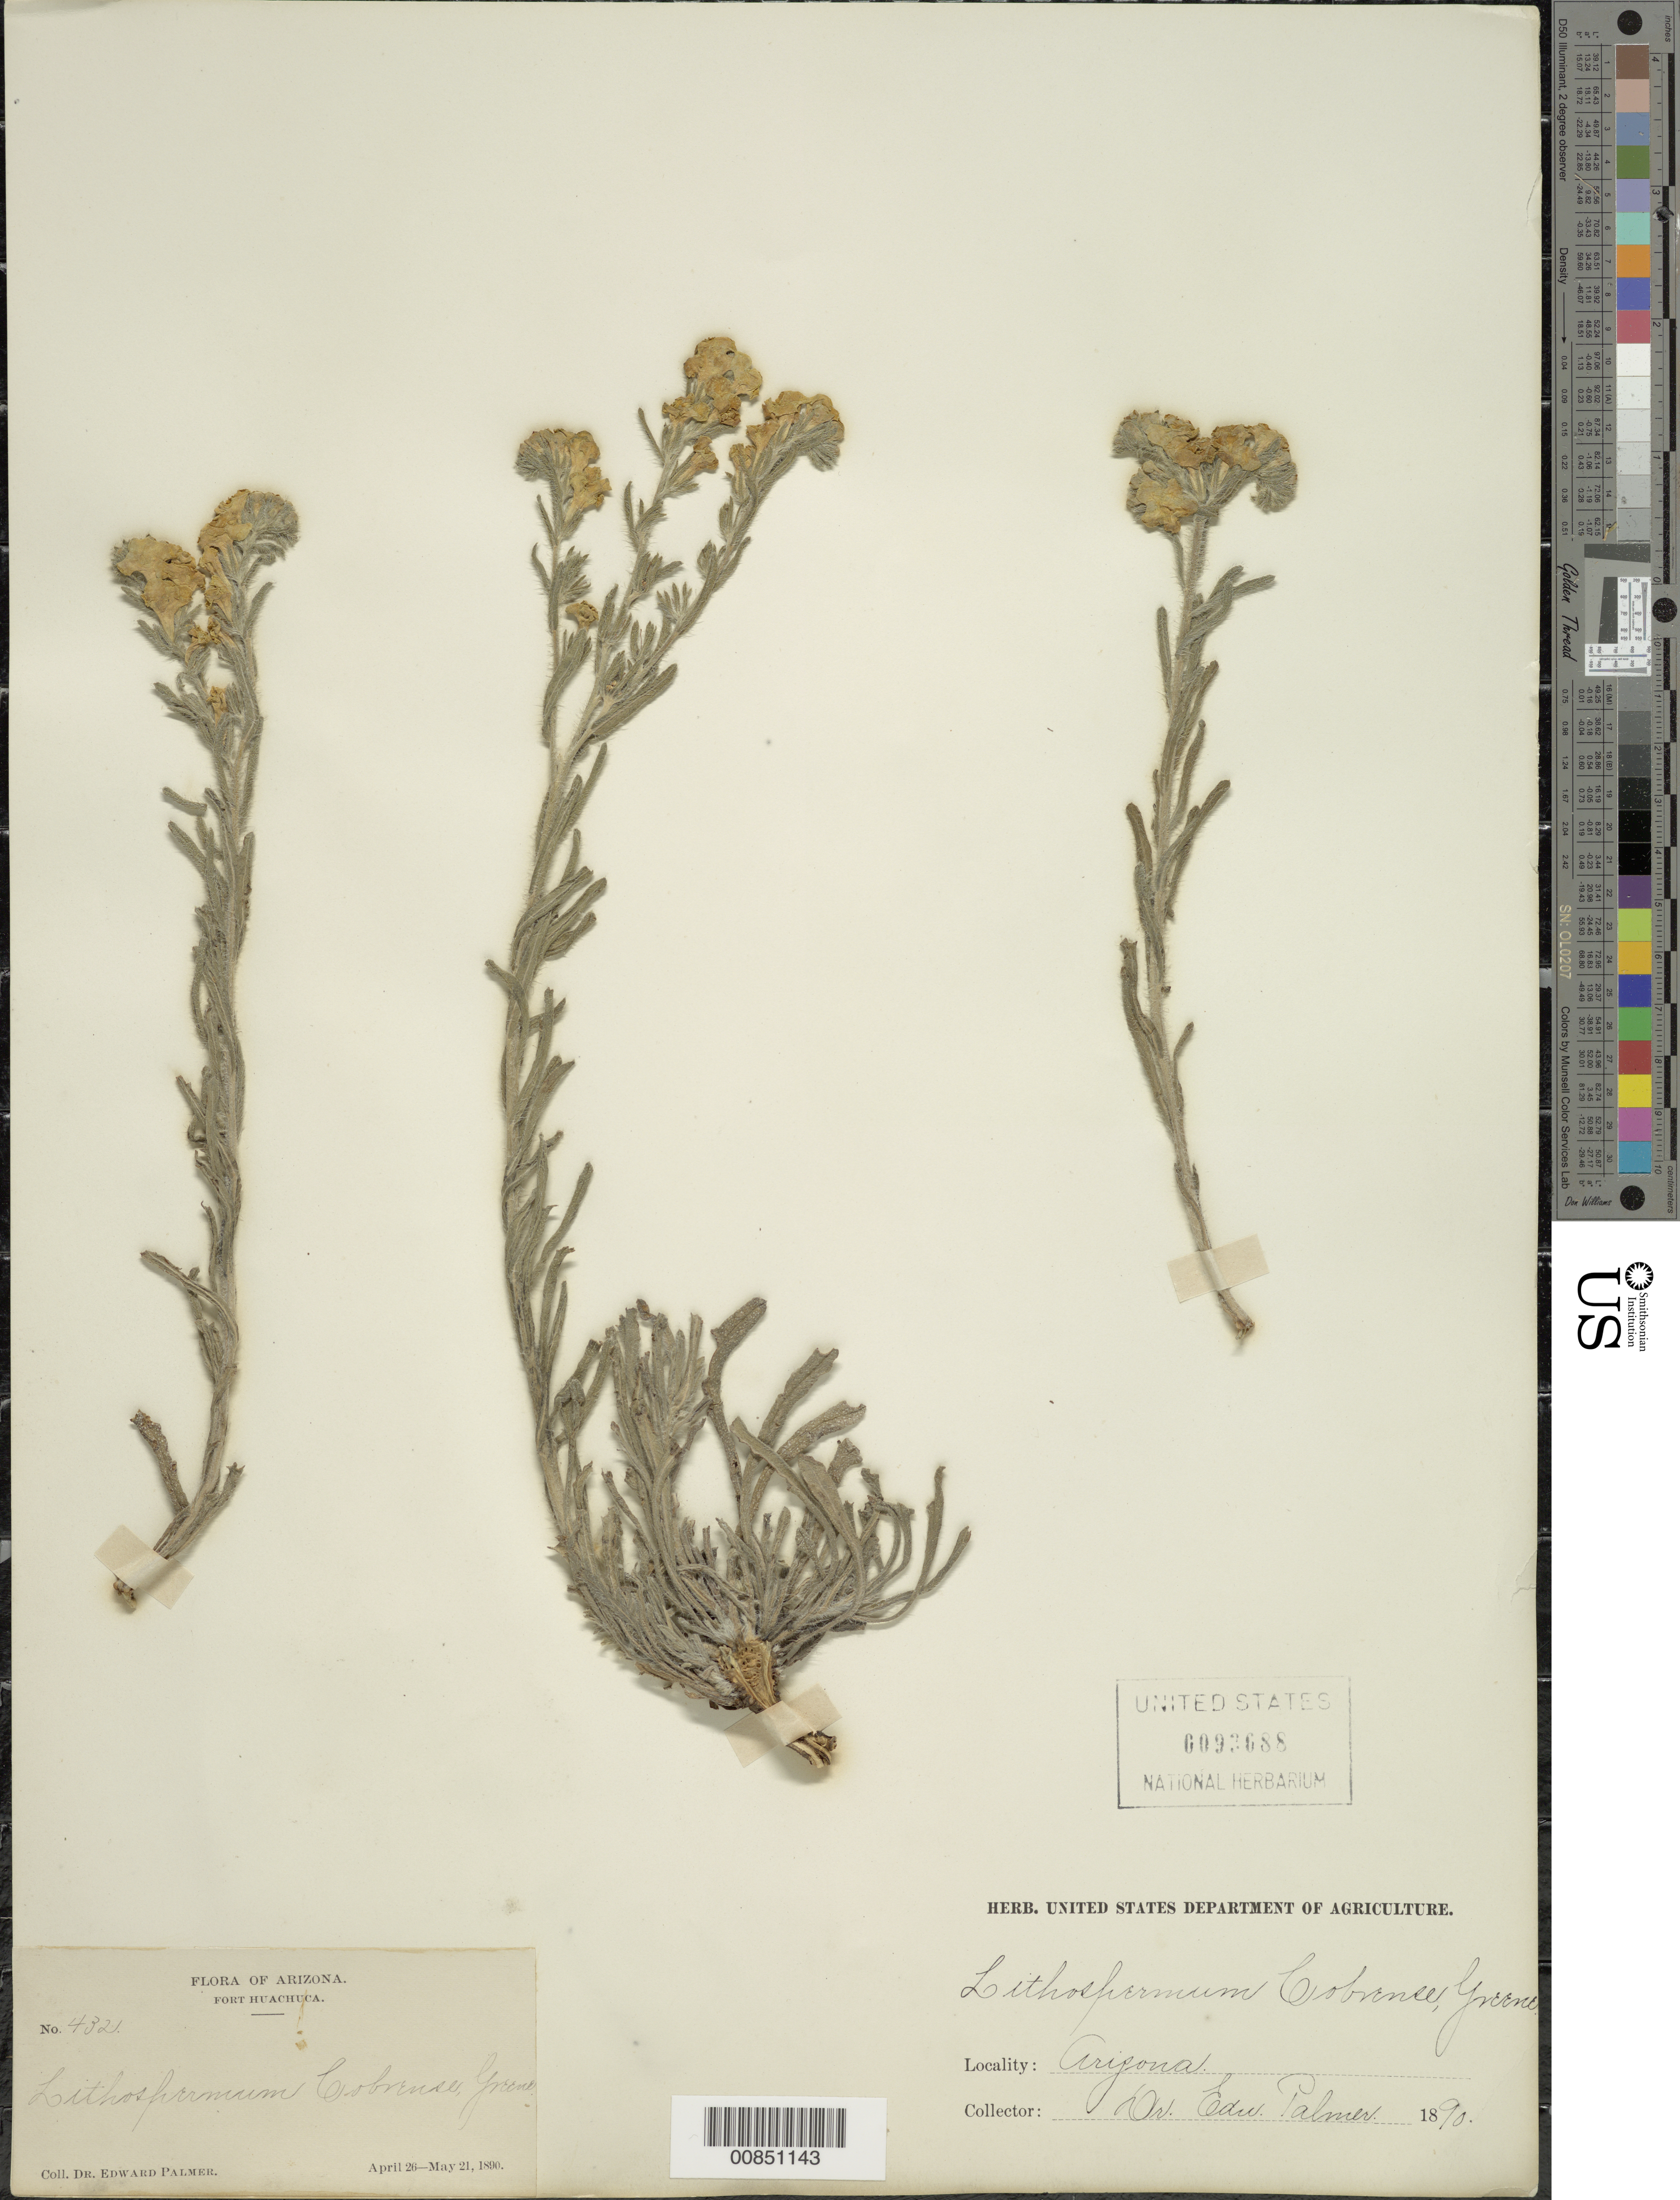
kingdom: Plantae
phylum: Tracheophyta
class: Magnoliopsida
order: Boraginales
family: Boraginaceae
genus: Lithospermum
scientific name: Lithospermum cobrense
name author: Greene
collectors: E. Palmer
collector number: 432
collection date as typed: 26 Apr 1890 to 21 May 1890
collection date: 1890-04-26/1890-05-21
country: United States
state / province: Arizona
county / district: Cochise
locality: Fort Huachuca.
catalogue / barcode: US 93688